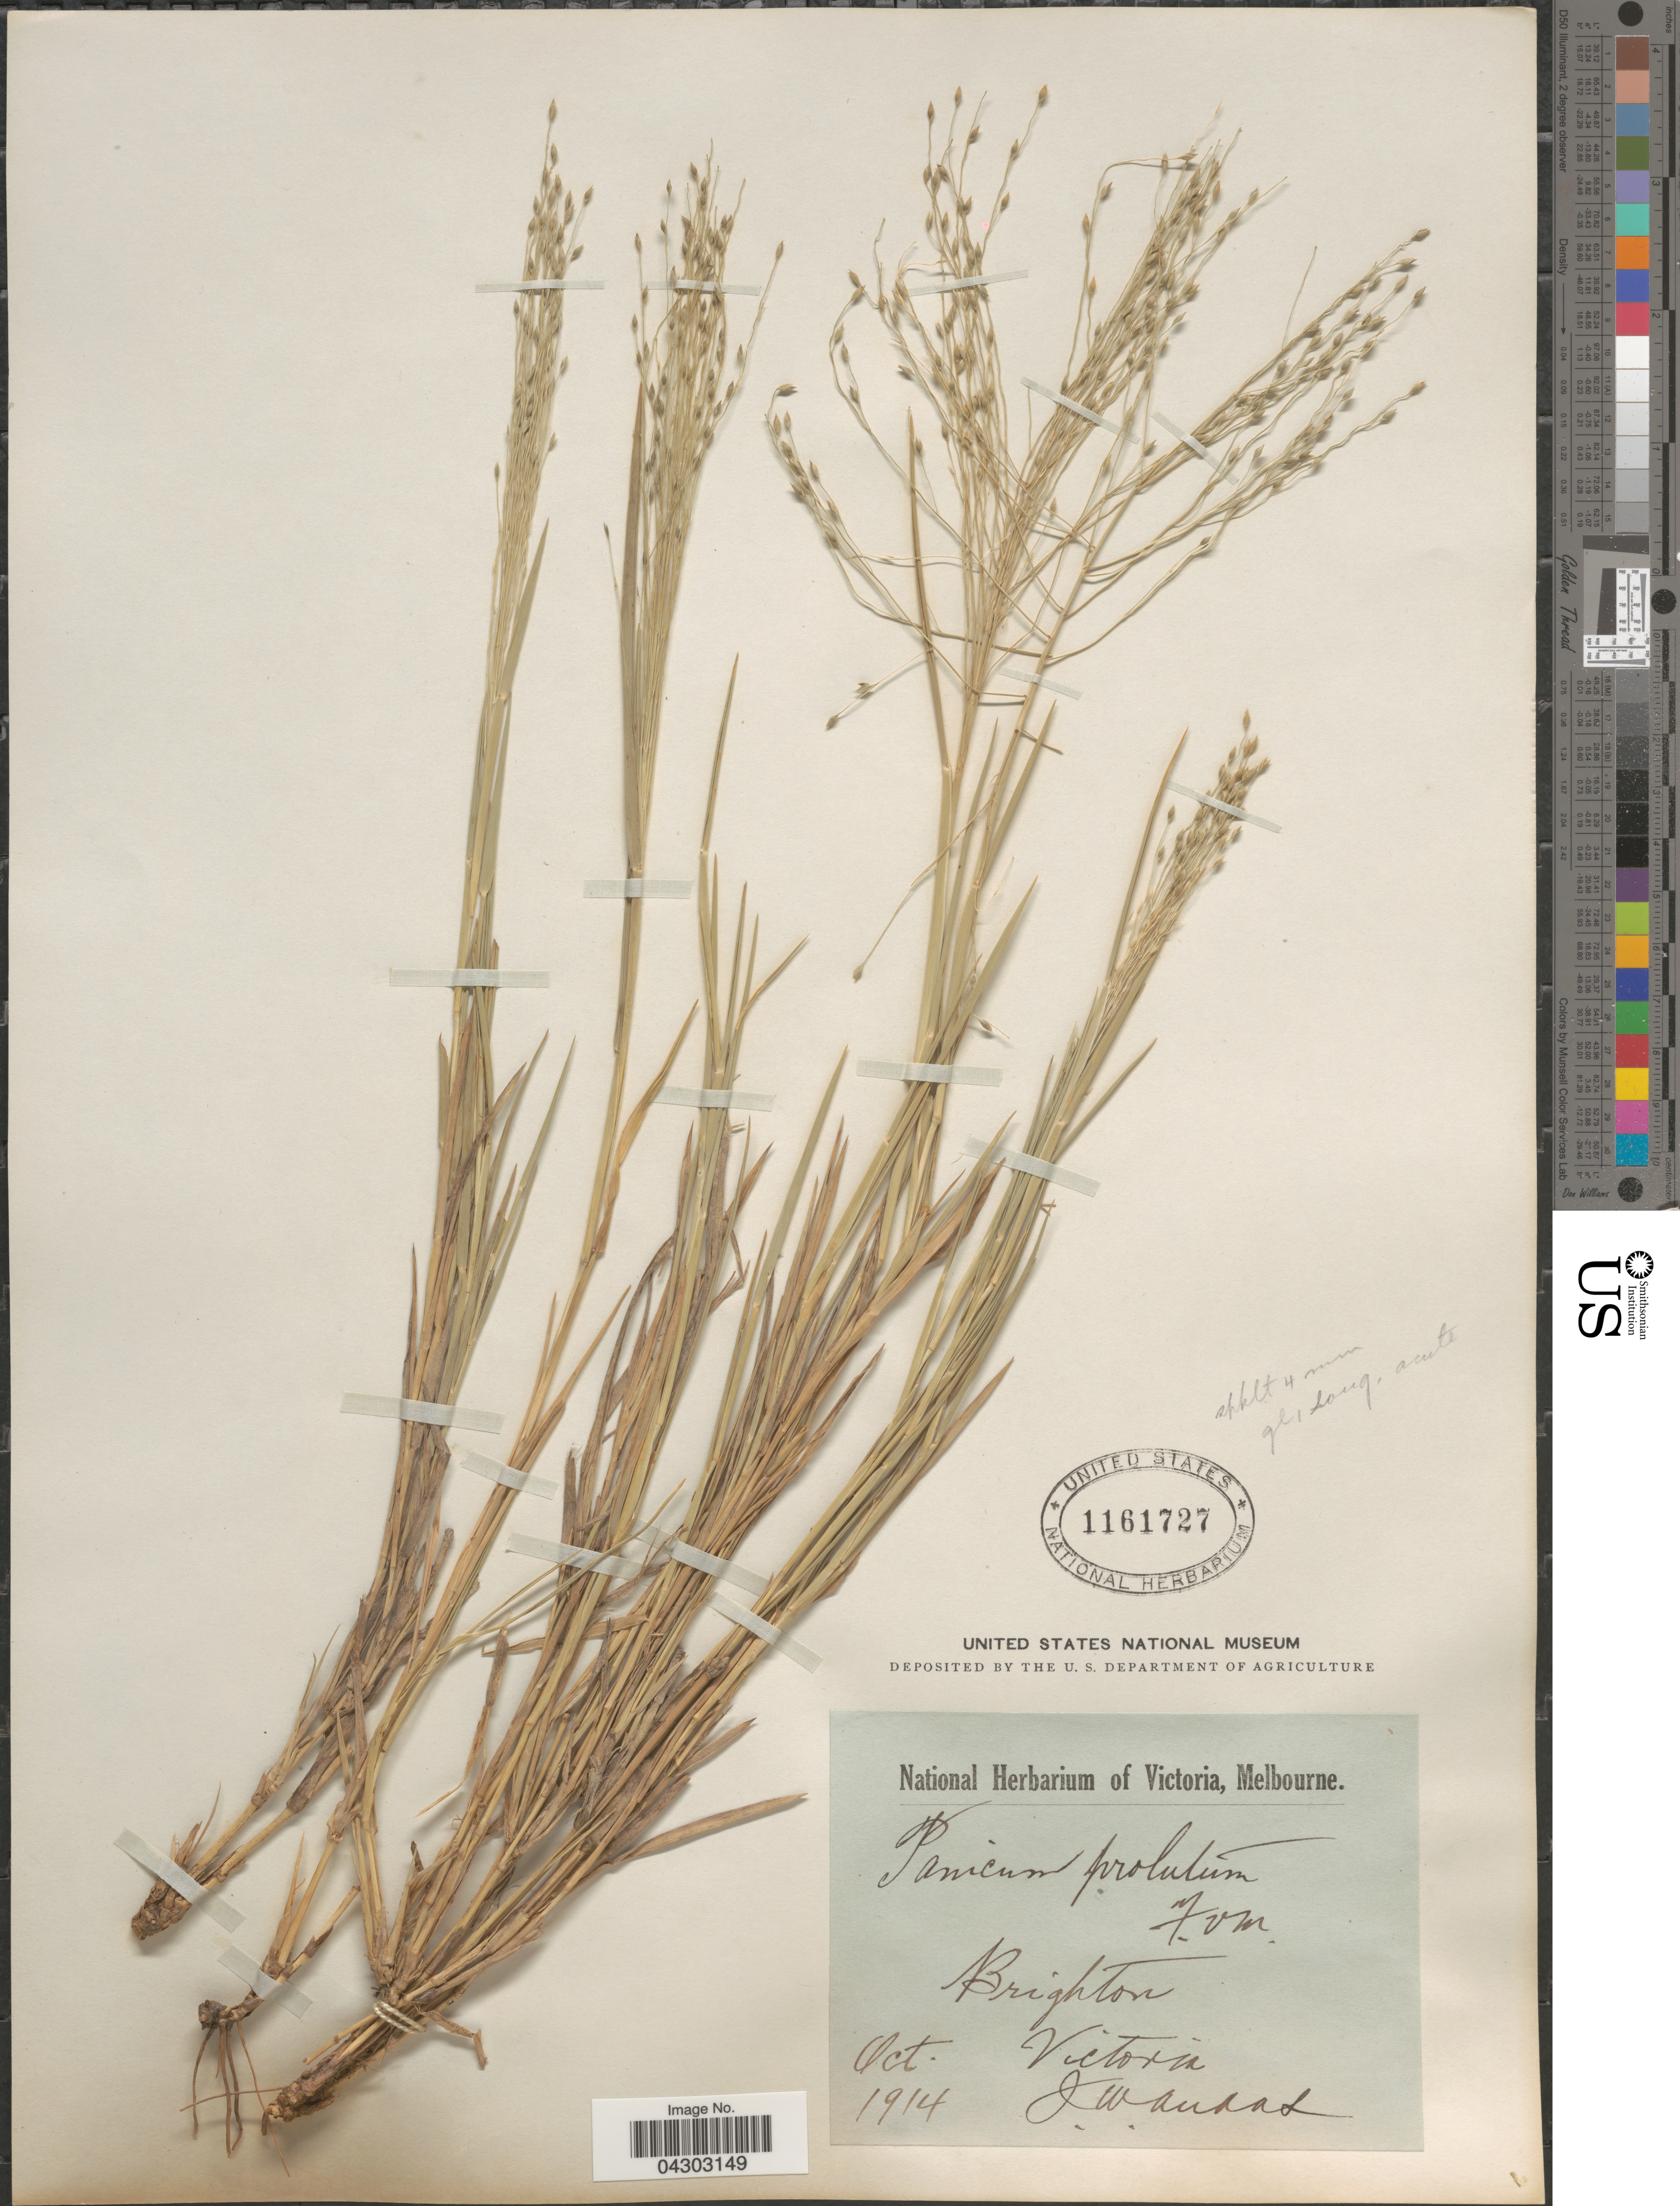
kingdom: Plantae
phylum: Tracheophyta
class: Liliopsida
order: Poales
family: Poaceae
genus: Panicum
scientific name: Panicum prolutum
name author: F. Muell.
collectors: J. Audas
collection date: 1914-10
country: Australia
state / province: Victoria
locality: Brighton. Victoria.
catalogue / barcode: US 1161727